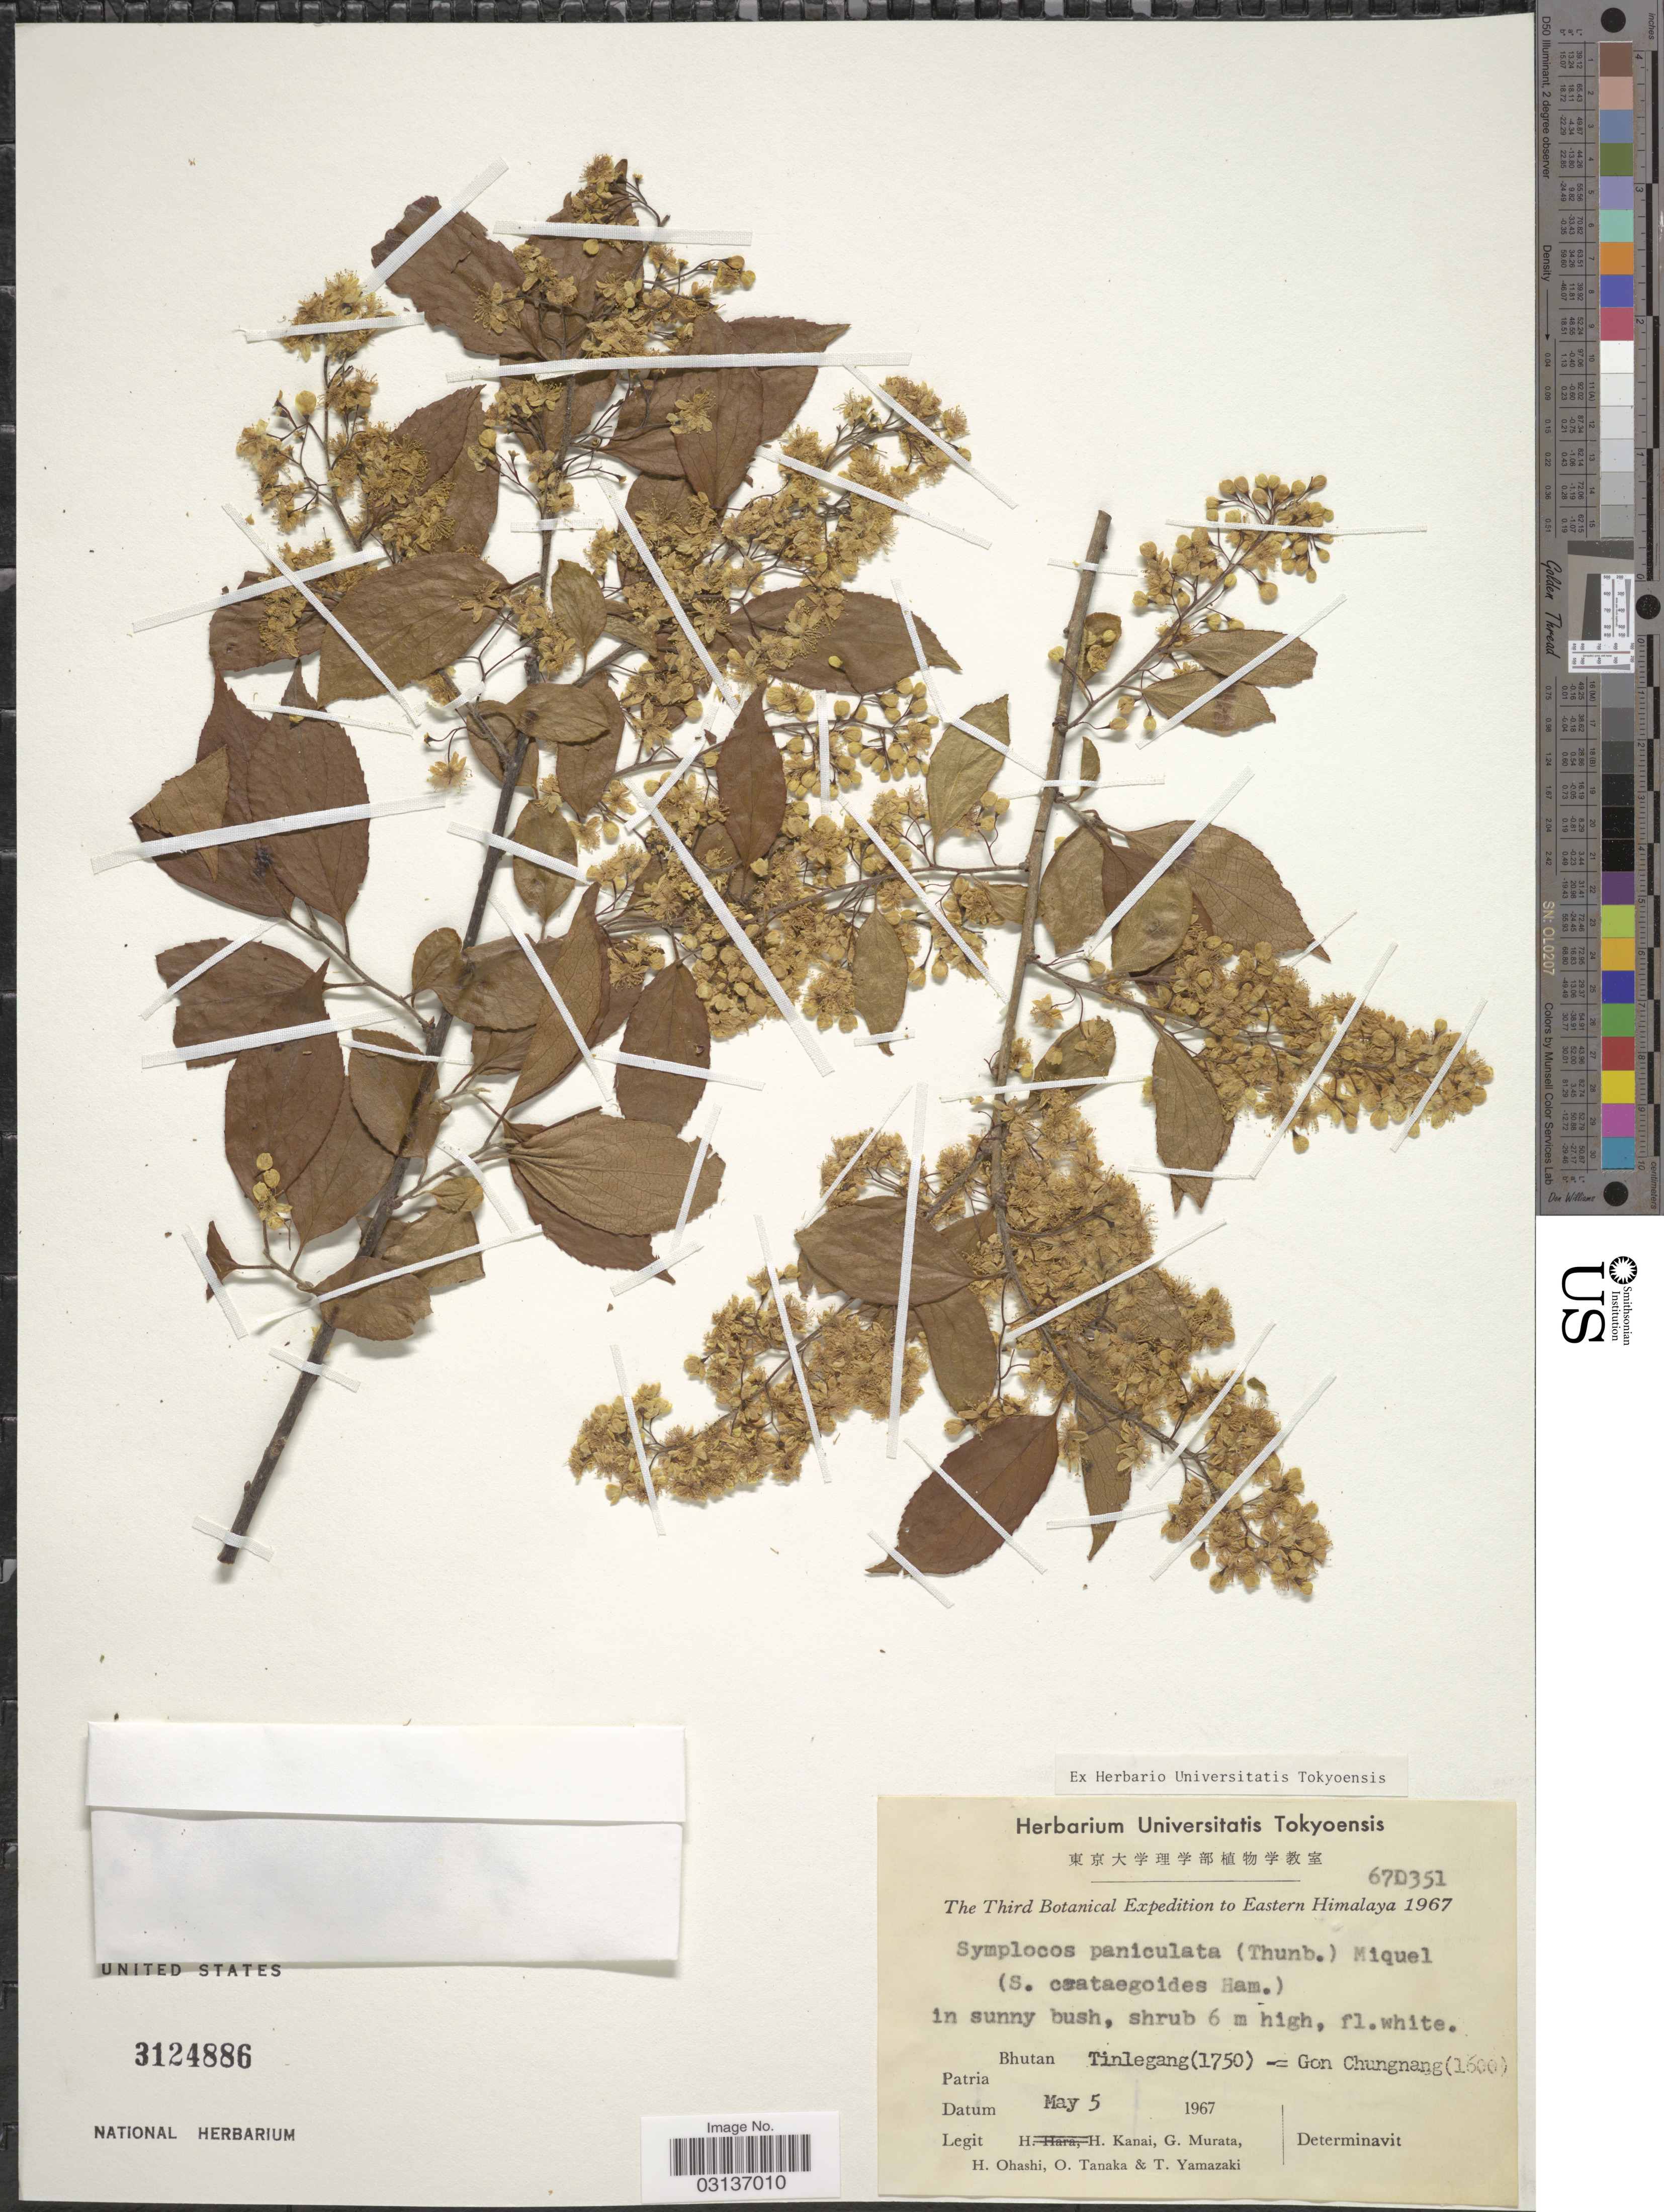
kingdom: Plantae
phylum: Tracheophyta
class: Magnoliopsida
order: Ericales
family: Symplocaceae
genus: Symplocos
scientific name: Symplocos paniculata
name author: Miq.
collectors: H. Kanai, G. Murata, H. Ohashi, O. Tanaka & T. Yamazaki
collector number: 670351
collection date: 1967-05-05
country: Bhutan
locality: Patria Bhutan Tinlegang = Gon Chungnang., Eastern Himalaya.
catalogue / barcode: US 3124886